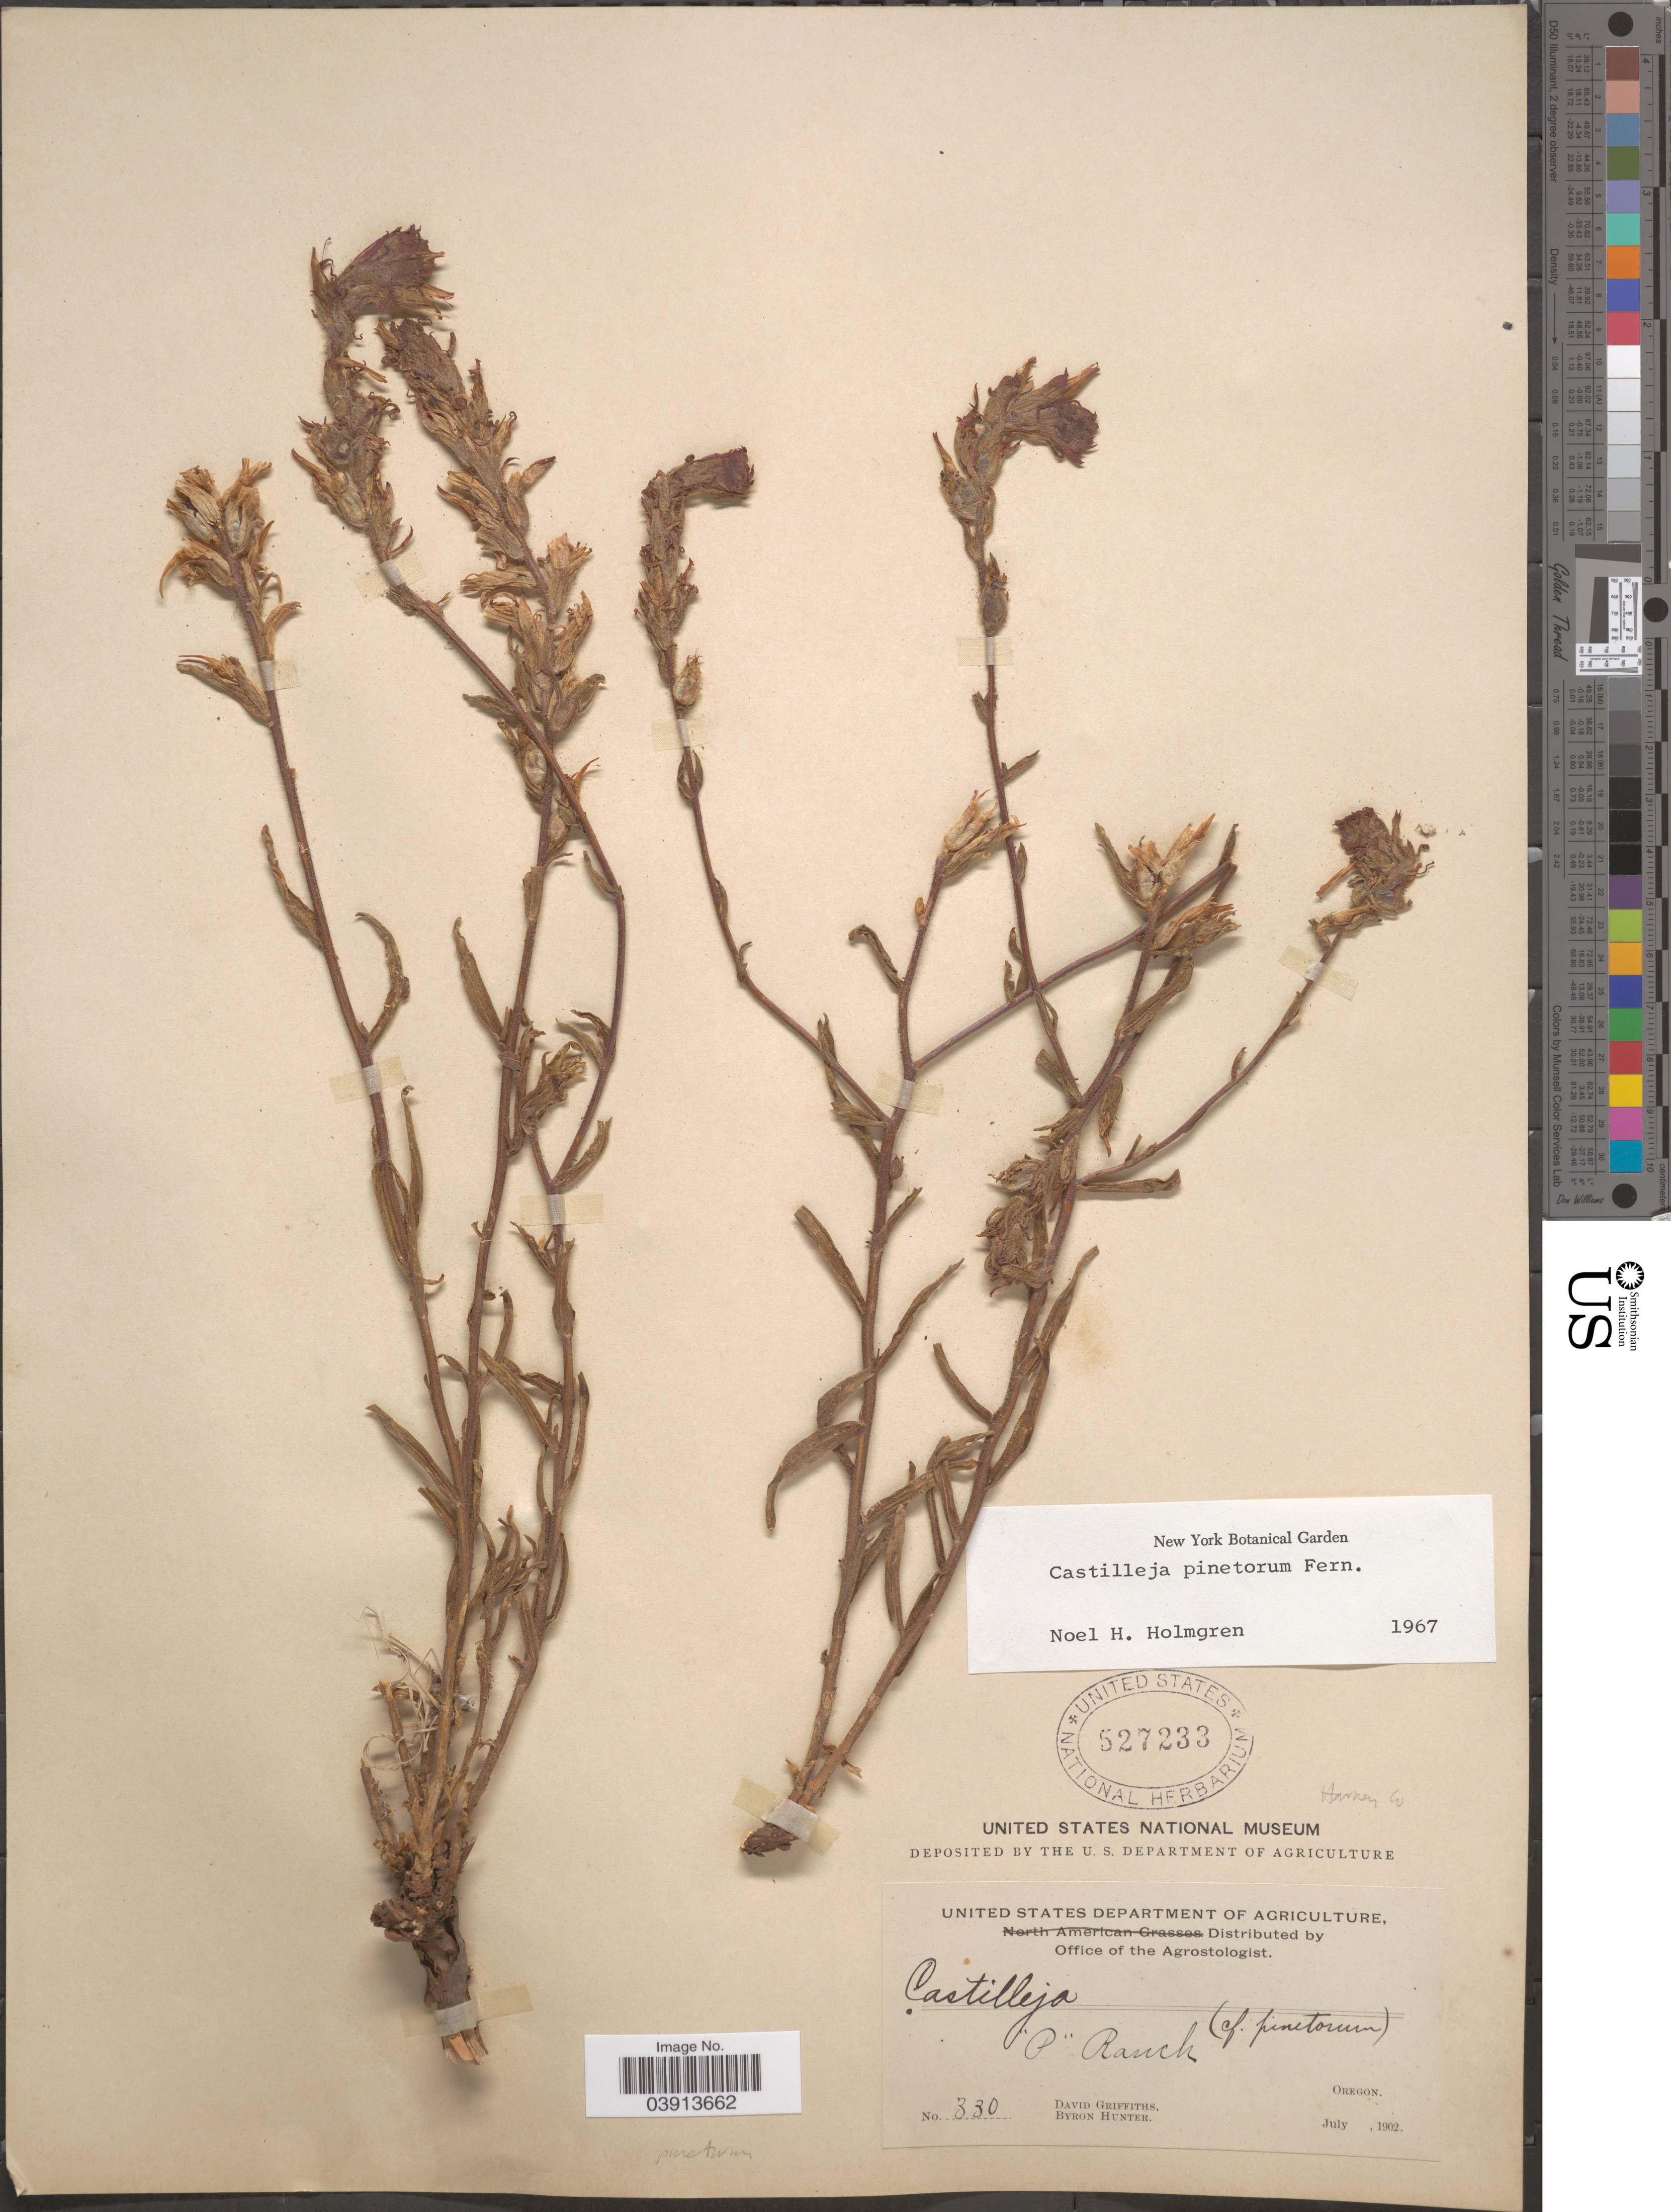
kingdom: Plantae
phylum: Tracheophyta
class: Magnoliopsida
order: Lamiales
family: Orobanchaceae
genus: Castilleja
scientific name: Castilleja pinetorum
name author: Fernald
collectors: D. Griffiths & B. Hunter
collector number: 330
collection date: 1902-07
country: United States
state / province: Oregon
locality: P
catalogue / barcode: US 527233